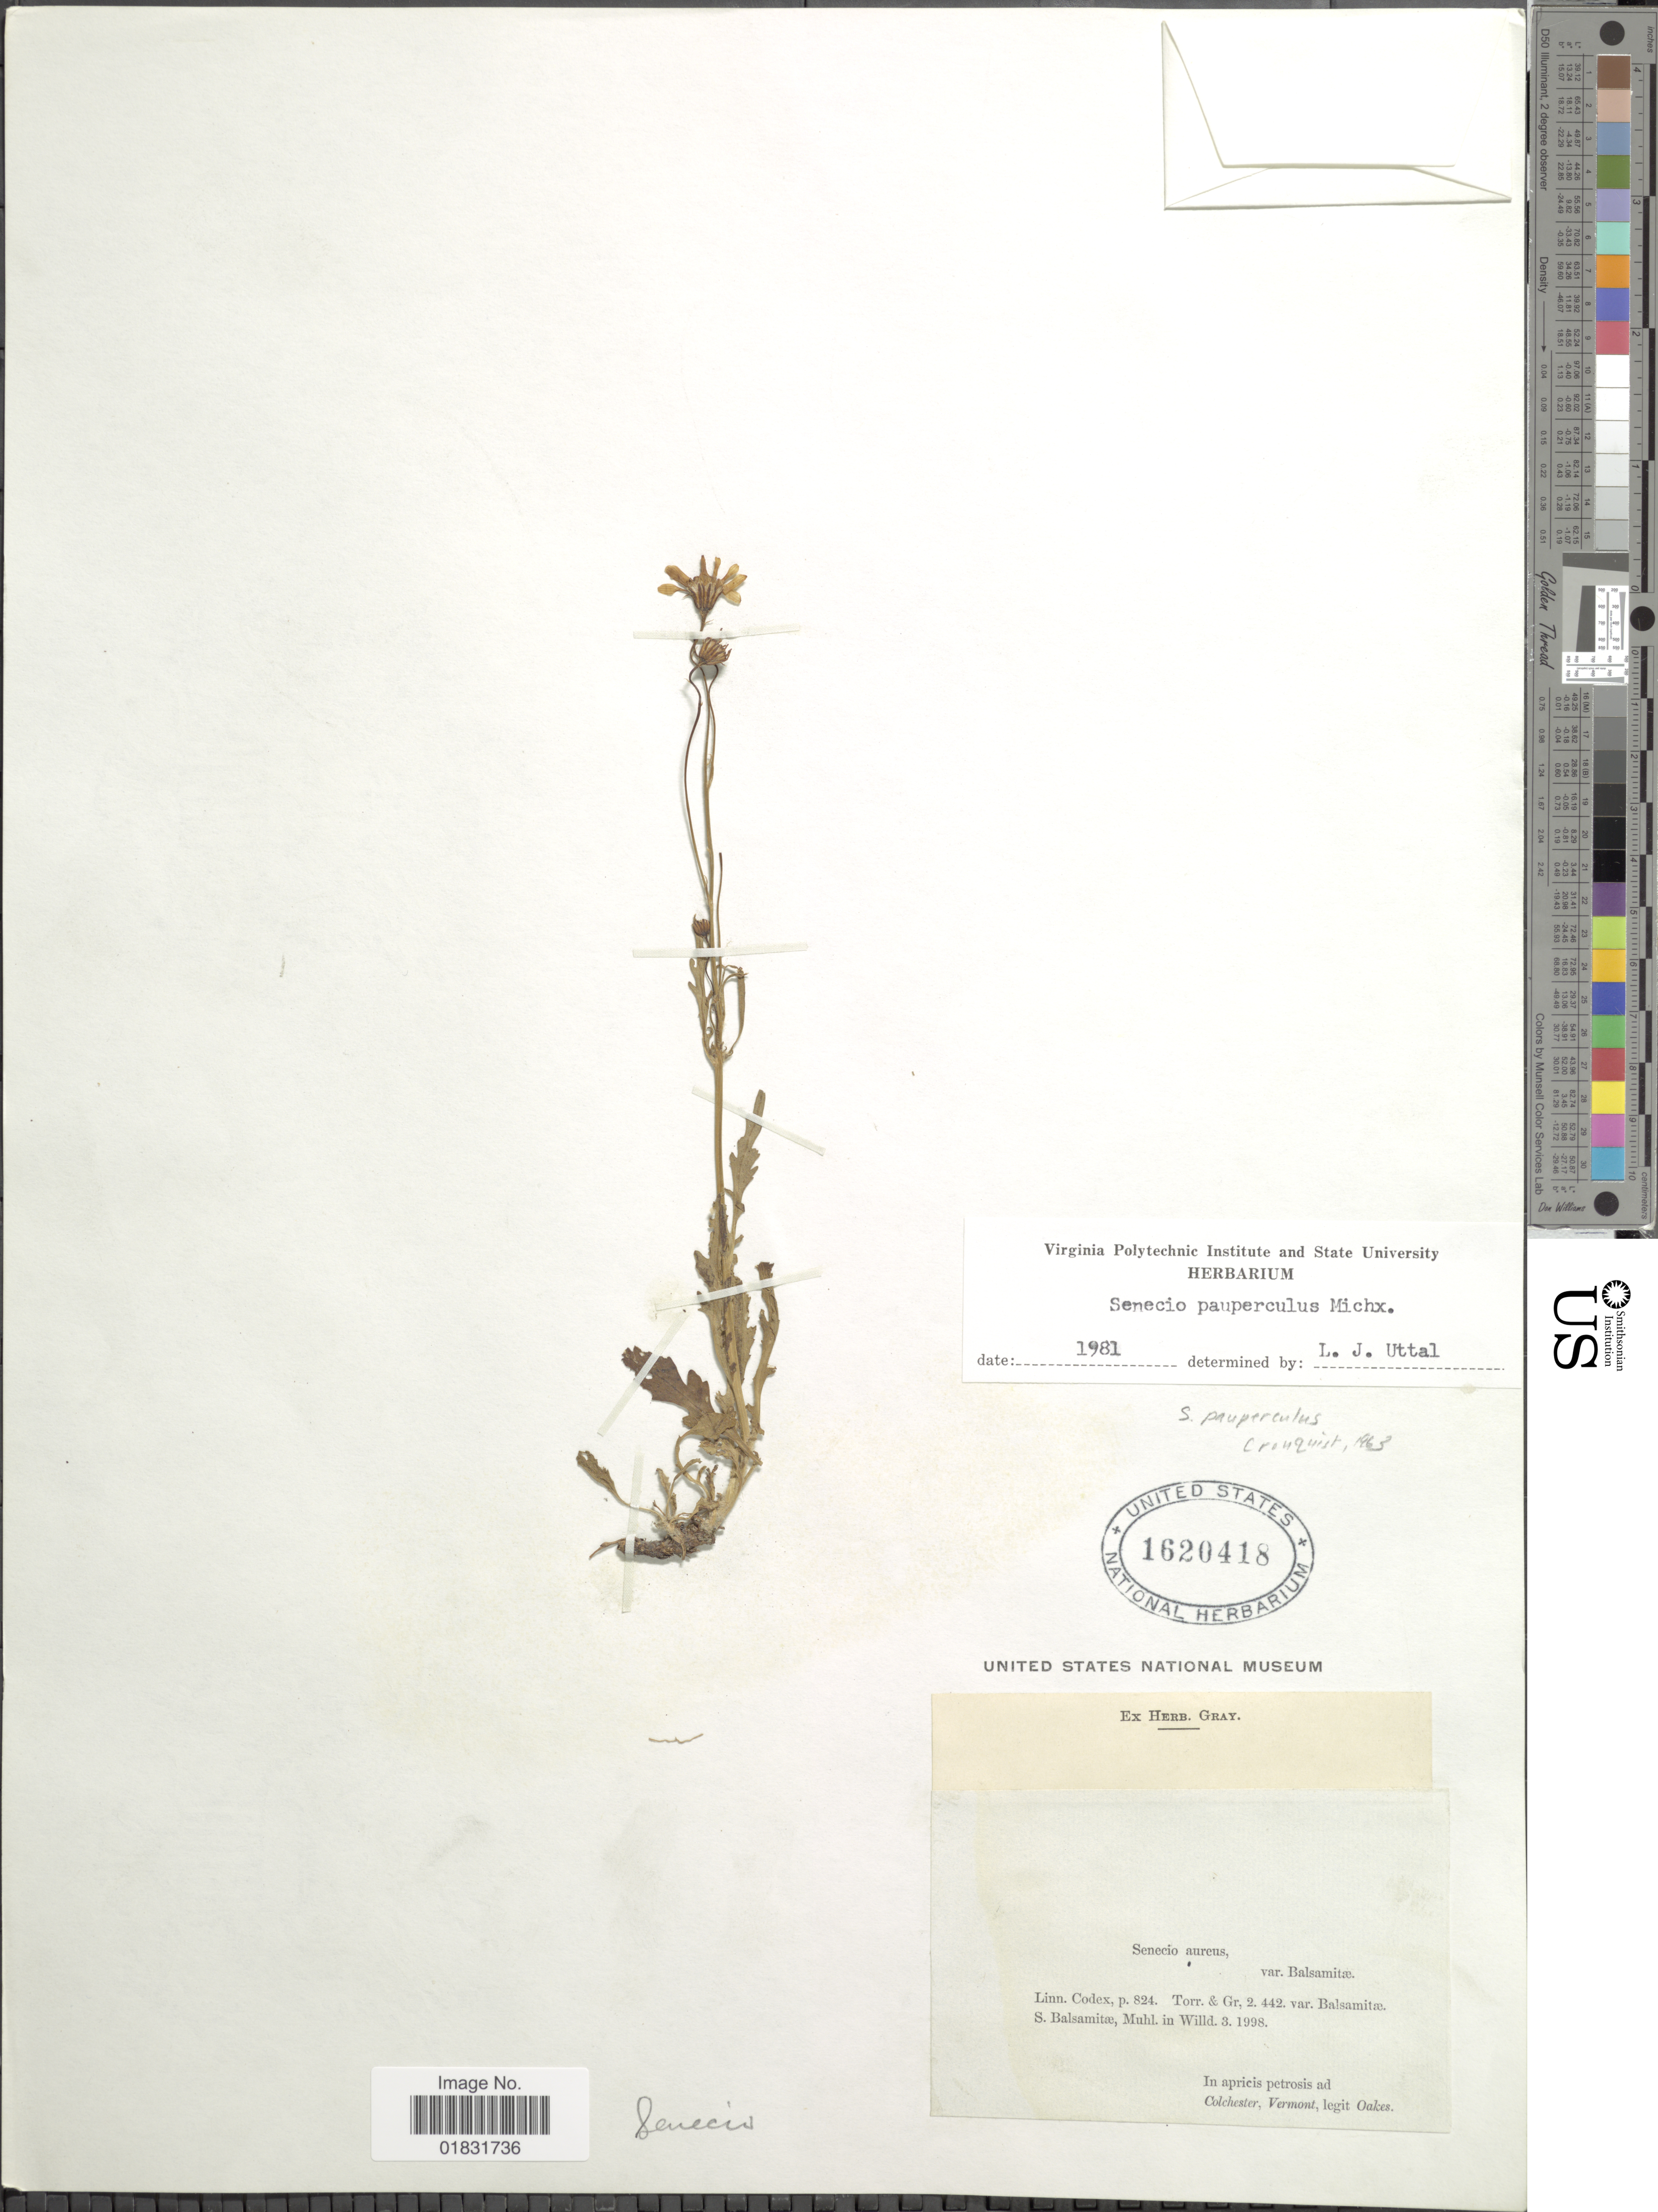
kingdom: Plantae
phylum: Tracheophyta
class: Magnoliopsida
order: Asterales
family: Asteraceae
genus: Packera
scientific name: Packera paupercula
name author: (Michx.) Á. Löve & D. Löve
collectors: -. Oakes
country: United States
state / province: Vermont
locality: In apricis petrosis ad Cochester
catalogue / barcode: US 1620418